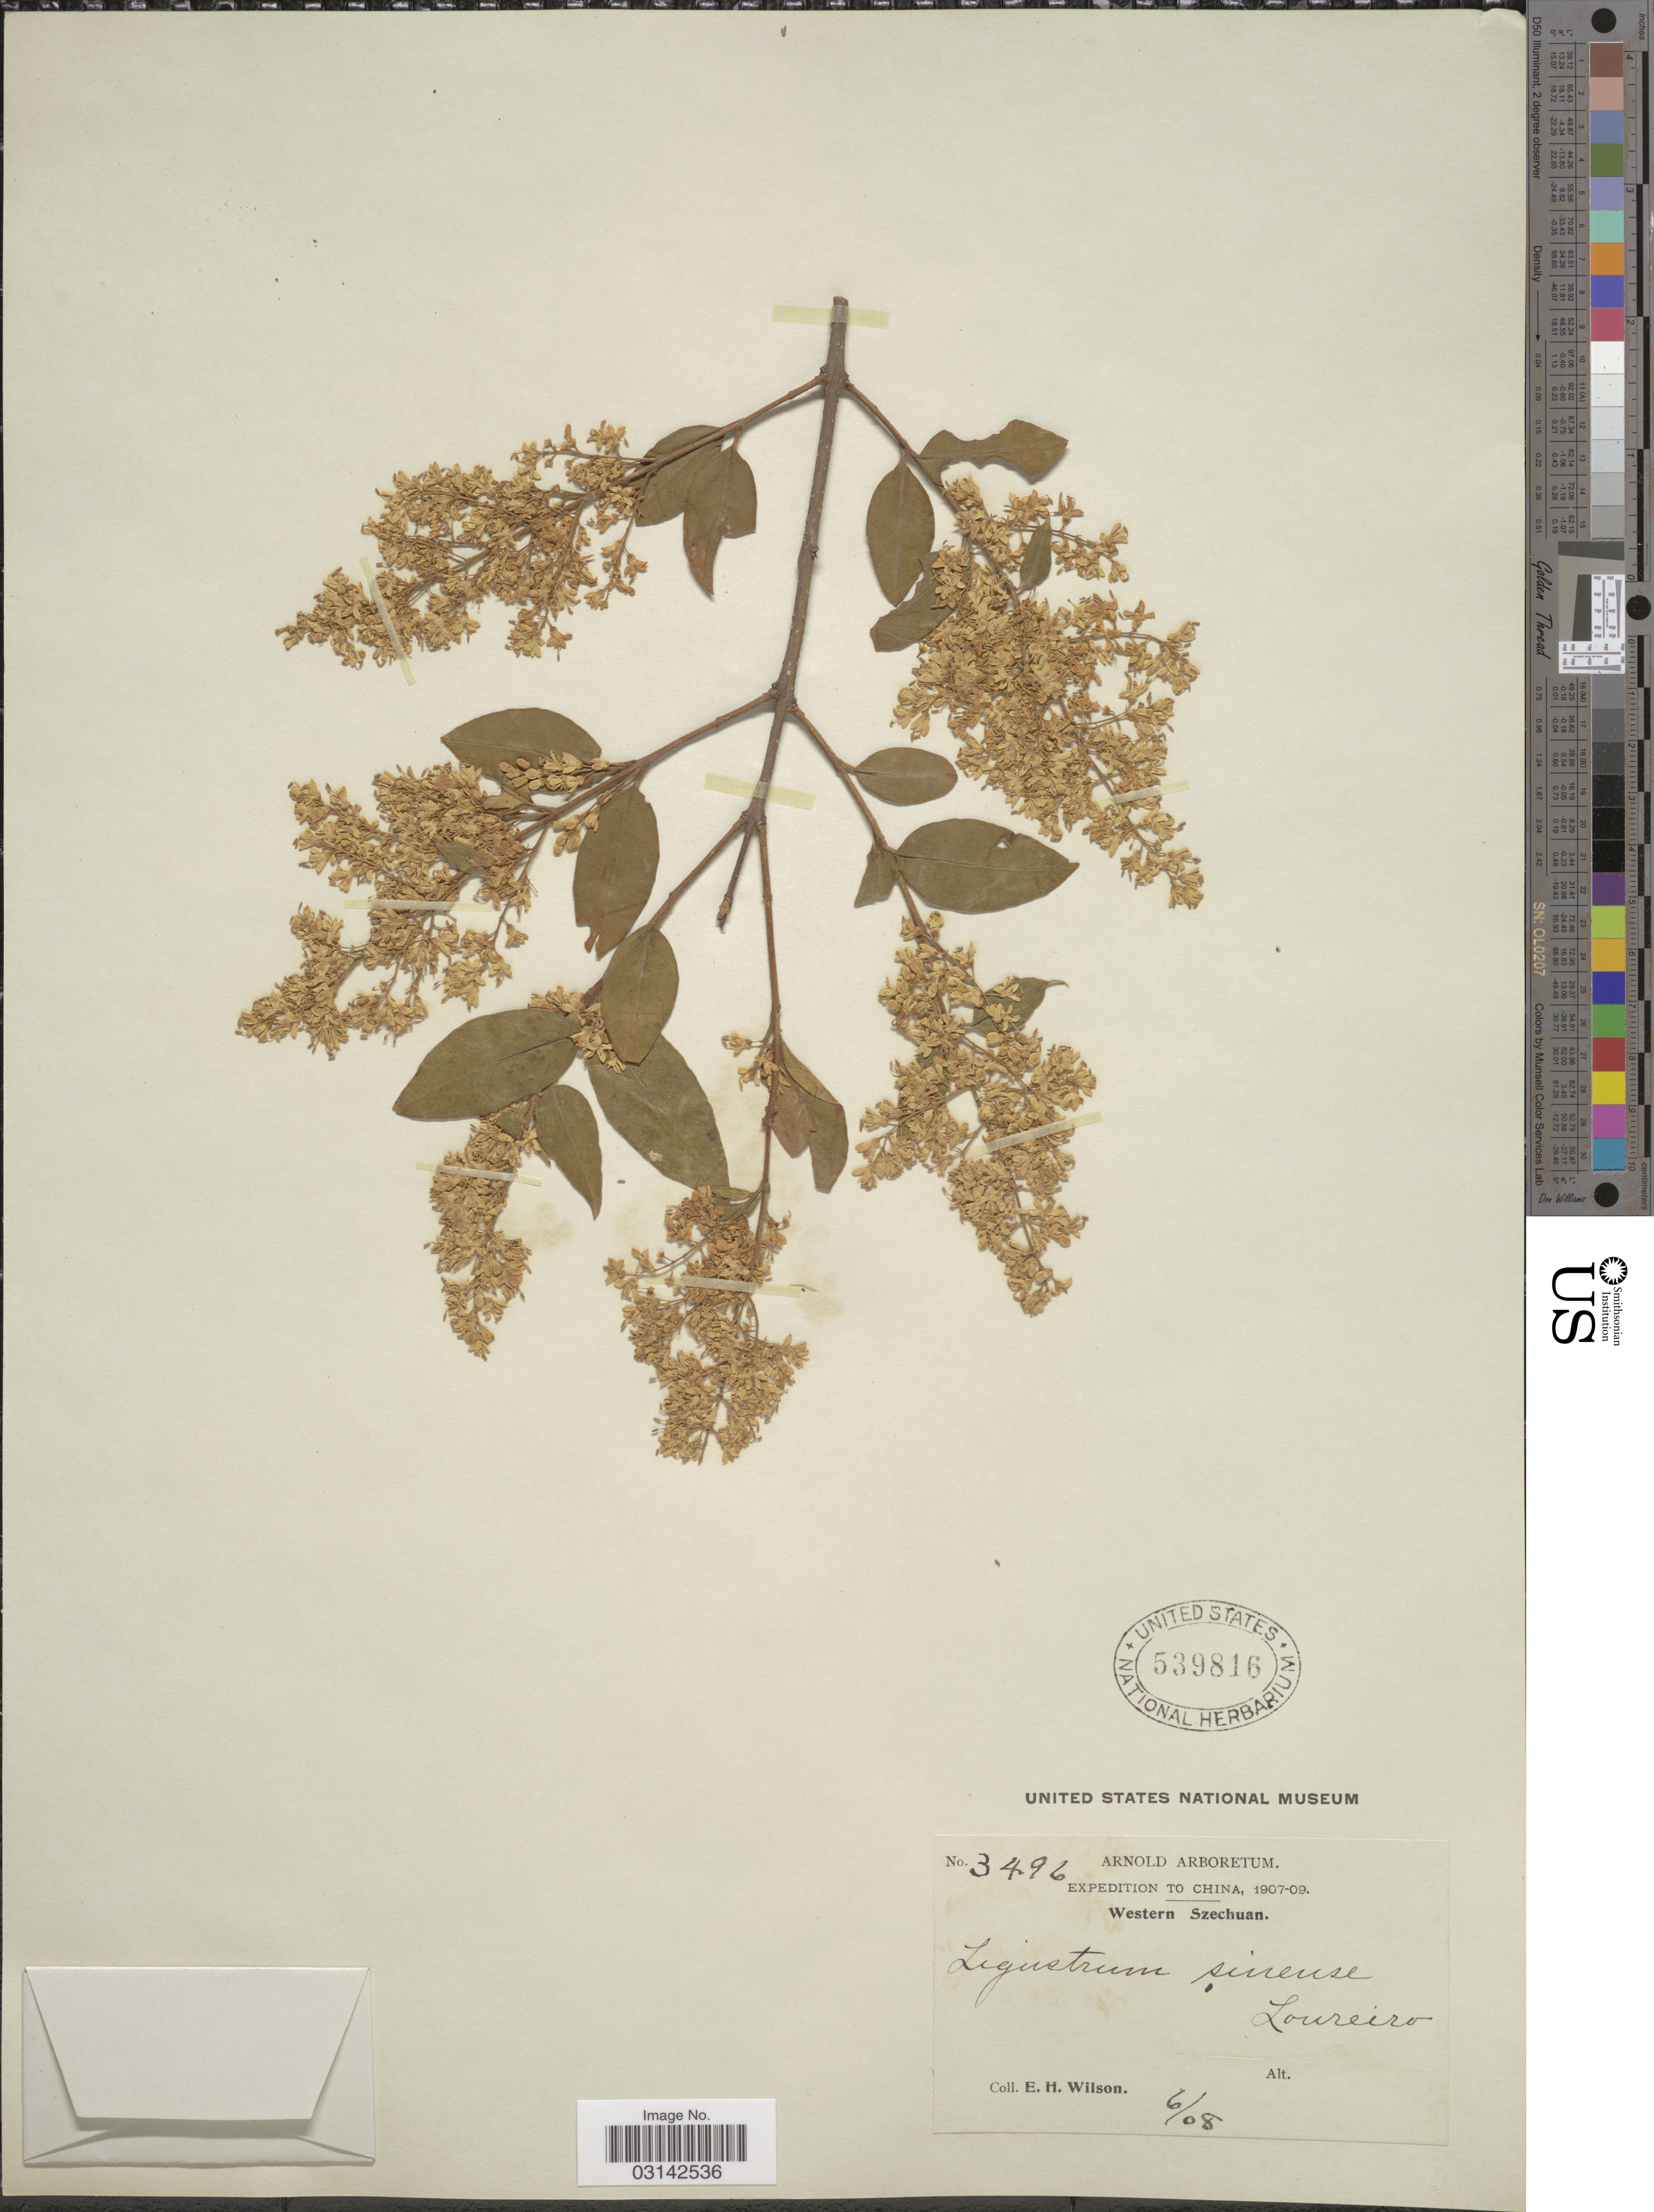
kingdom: Plantae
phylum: Tracheophyta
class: Magnoliopsida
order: Lamiales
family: Oleaceae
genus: Ligustrum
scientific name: Ligustrum sinense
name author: Lour.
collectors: E. Wilson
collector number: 3496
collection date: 1908-06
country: China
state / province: Sichuan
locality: Western Szechuan.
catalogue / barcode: US 539816